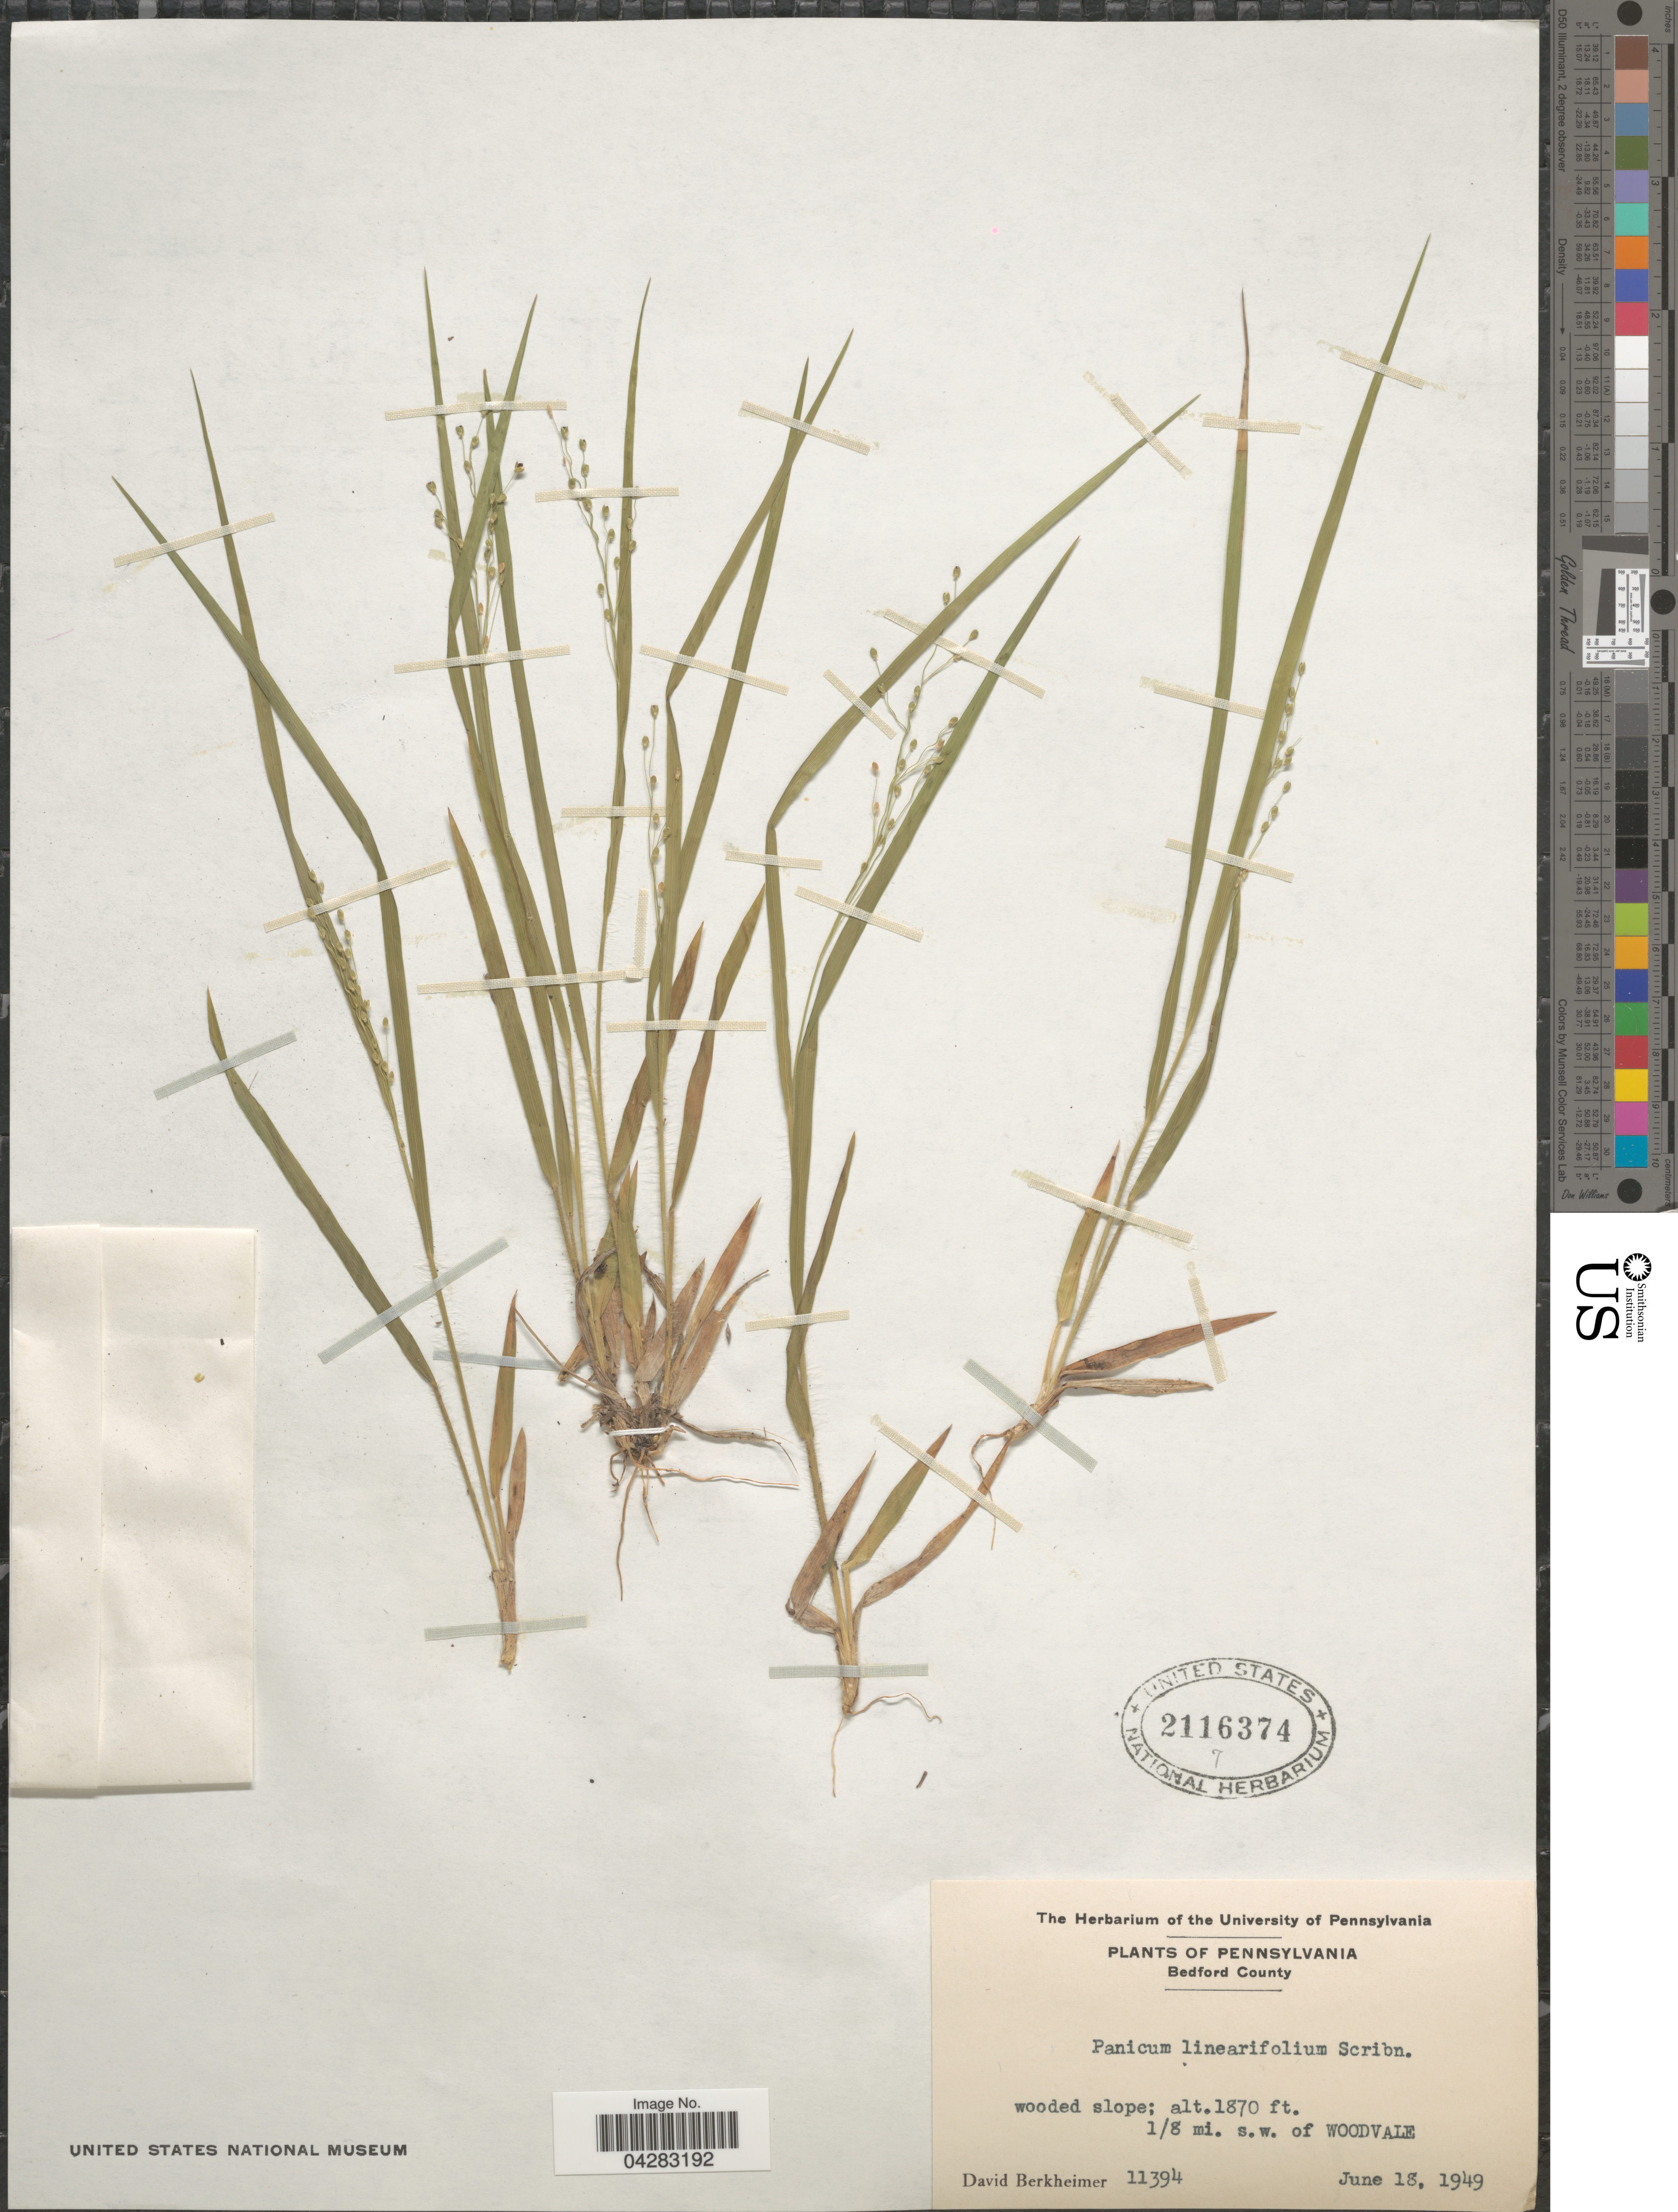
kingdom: Plantae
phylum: Tracheophyta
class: Liliopsida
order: Poales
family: Poaceae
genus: Dichanthelium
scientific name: Dichanthelium linearifolium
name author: (Scribn.) Gould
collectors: D. Berkheimer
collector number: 11394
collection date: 1949-06-18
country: United States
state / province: Pennsylvania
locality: Bedford County. Wooded slope; 1/8 mi. s.w. of Woodvale.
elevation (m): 570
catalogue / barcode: US 2116374